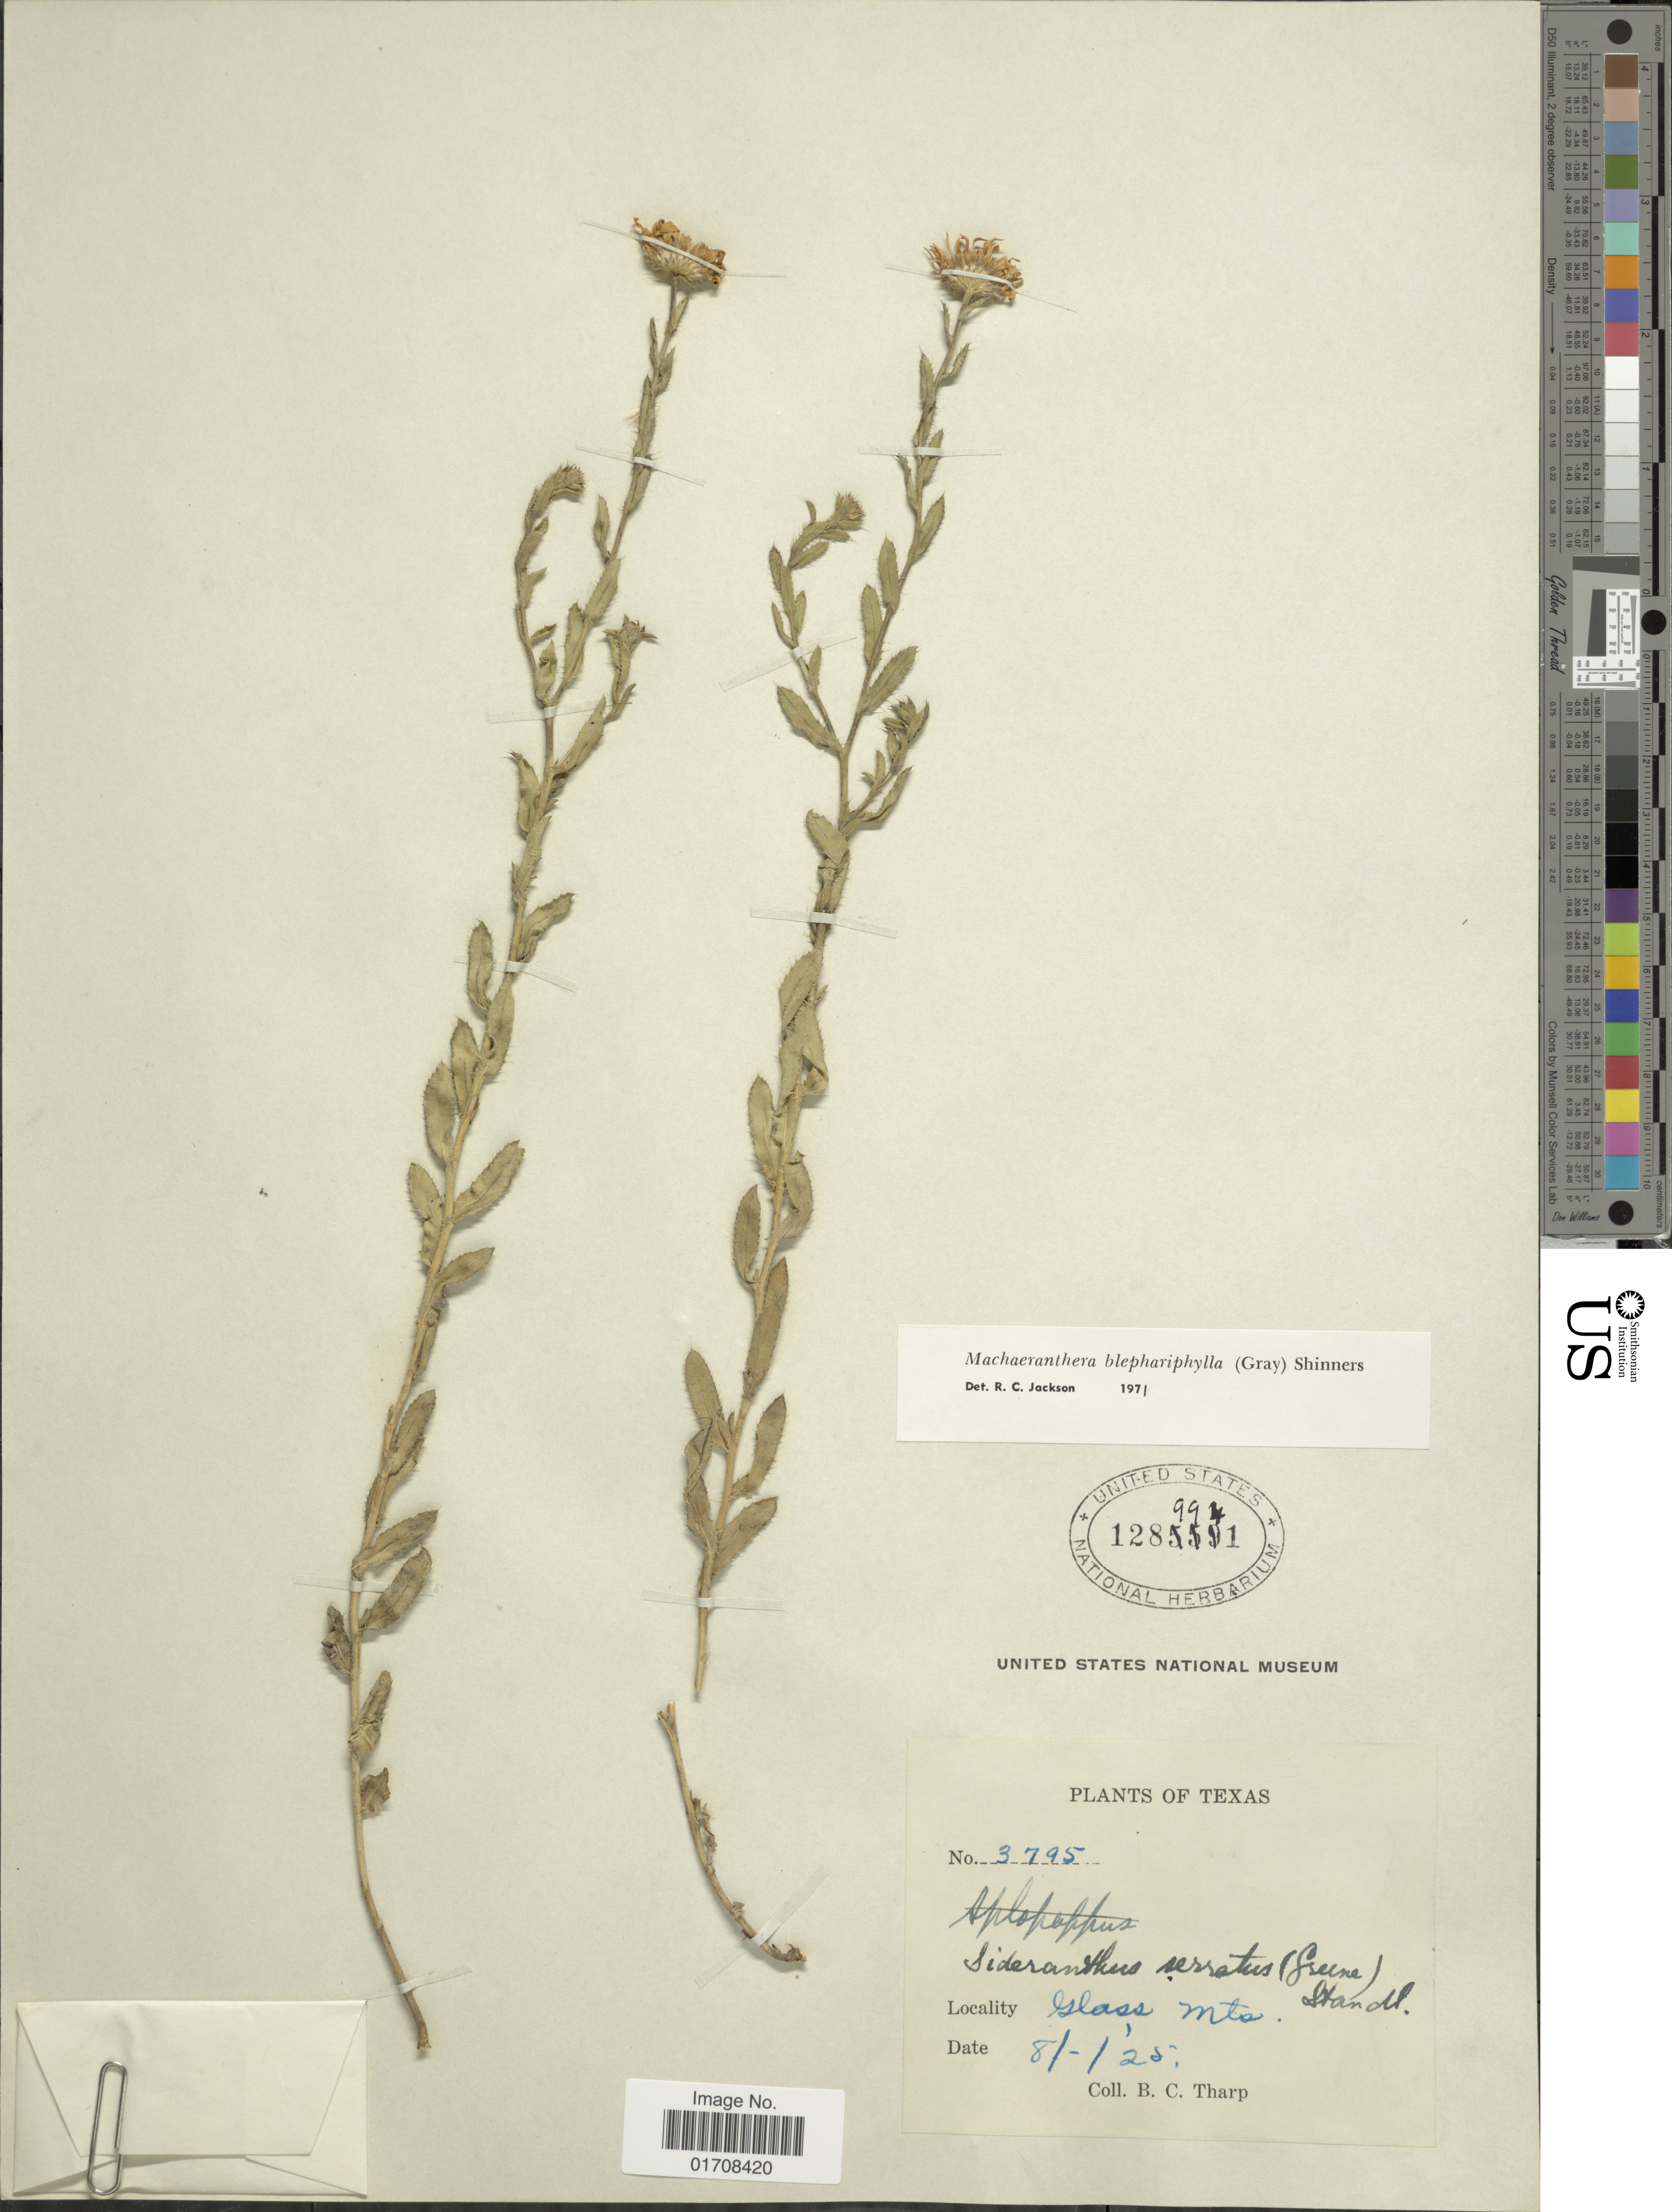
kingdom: Plantae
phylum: Tracheophyta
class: Magnoliopsida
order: Asterales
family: Asteraceae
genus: Machaeranthera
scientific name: Machaeranthera blephariphylla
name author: (A. Gray) Shinners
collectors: B. C. Tharp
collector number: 3795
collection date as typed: Transcribed d/m/y: 8//25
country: United States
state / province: Texas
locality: Glass Mts.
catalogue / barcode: US 1289941